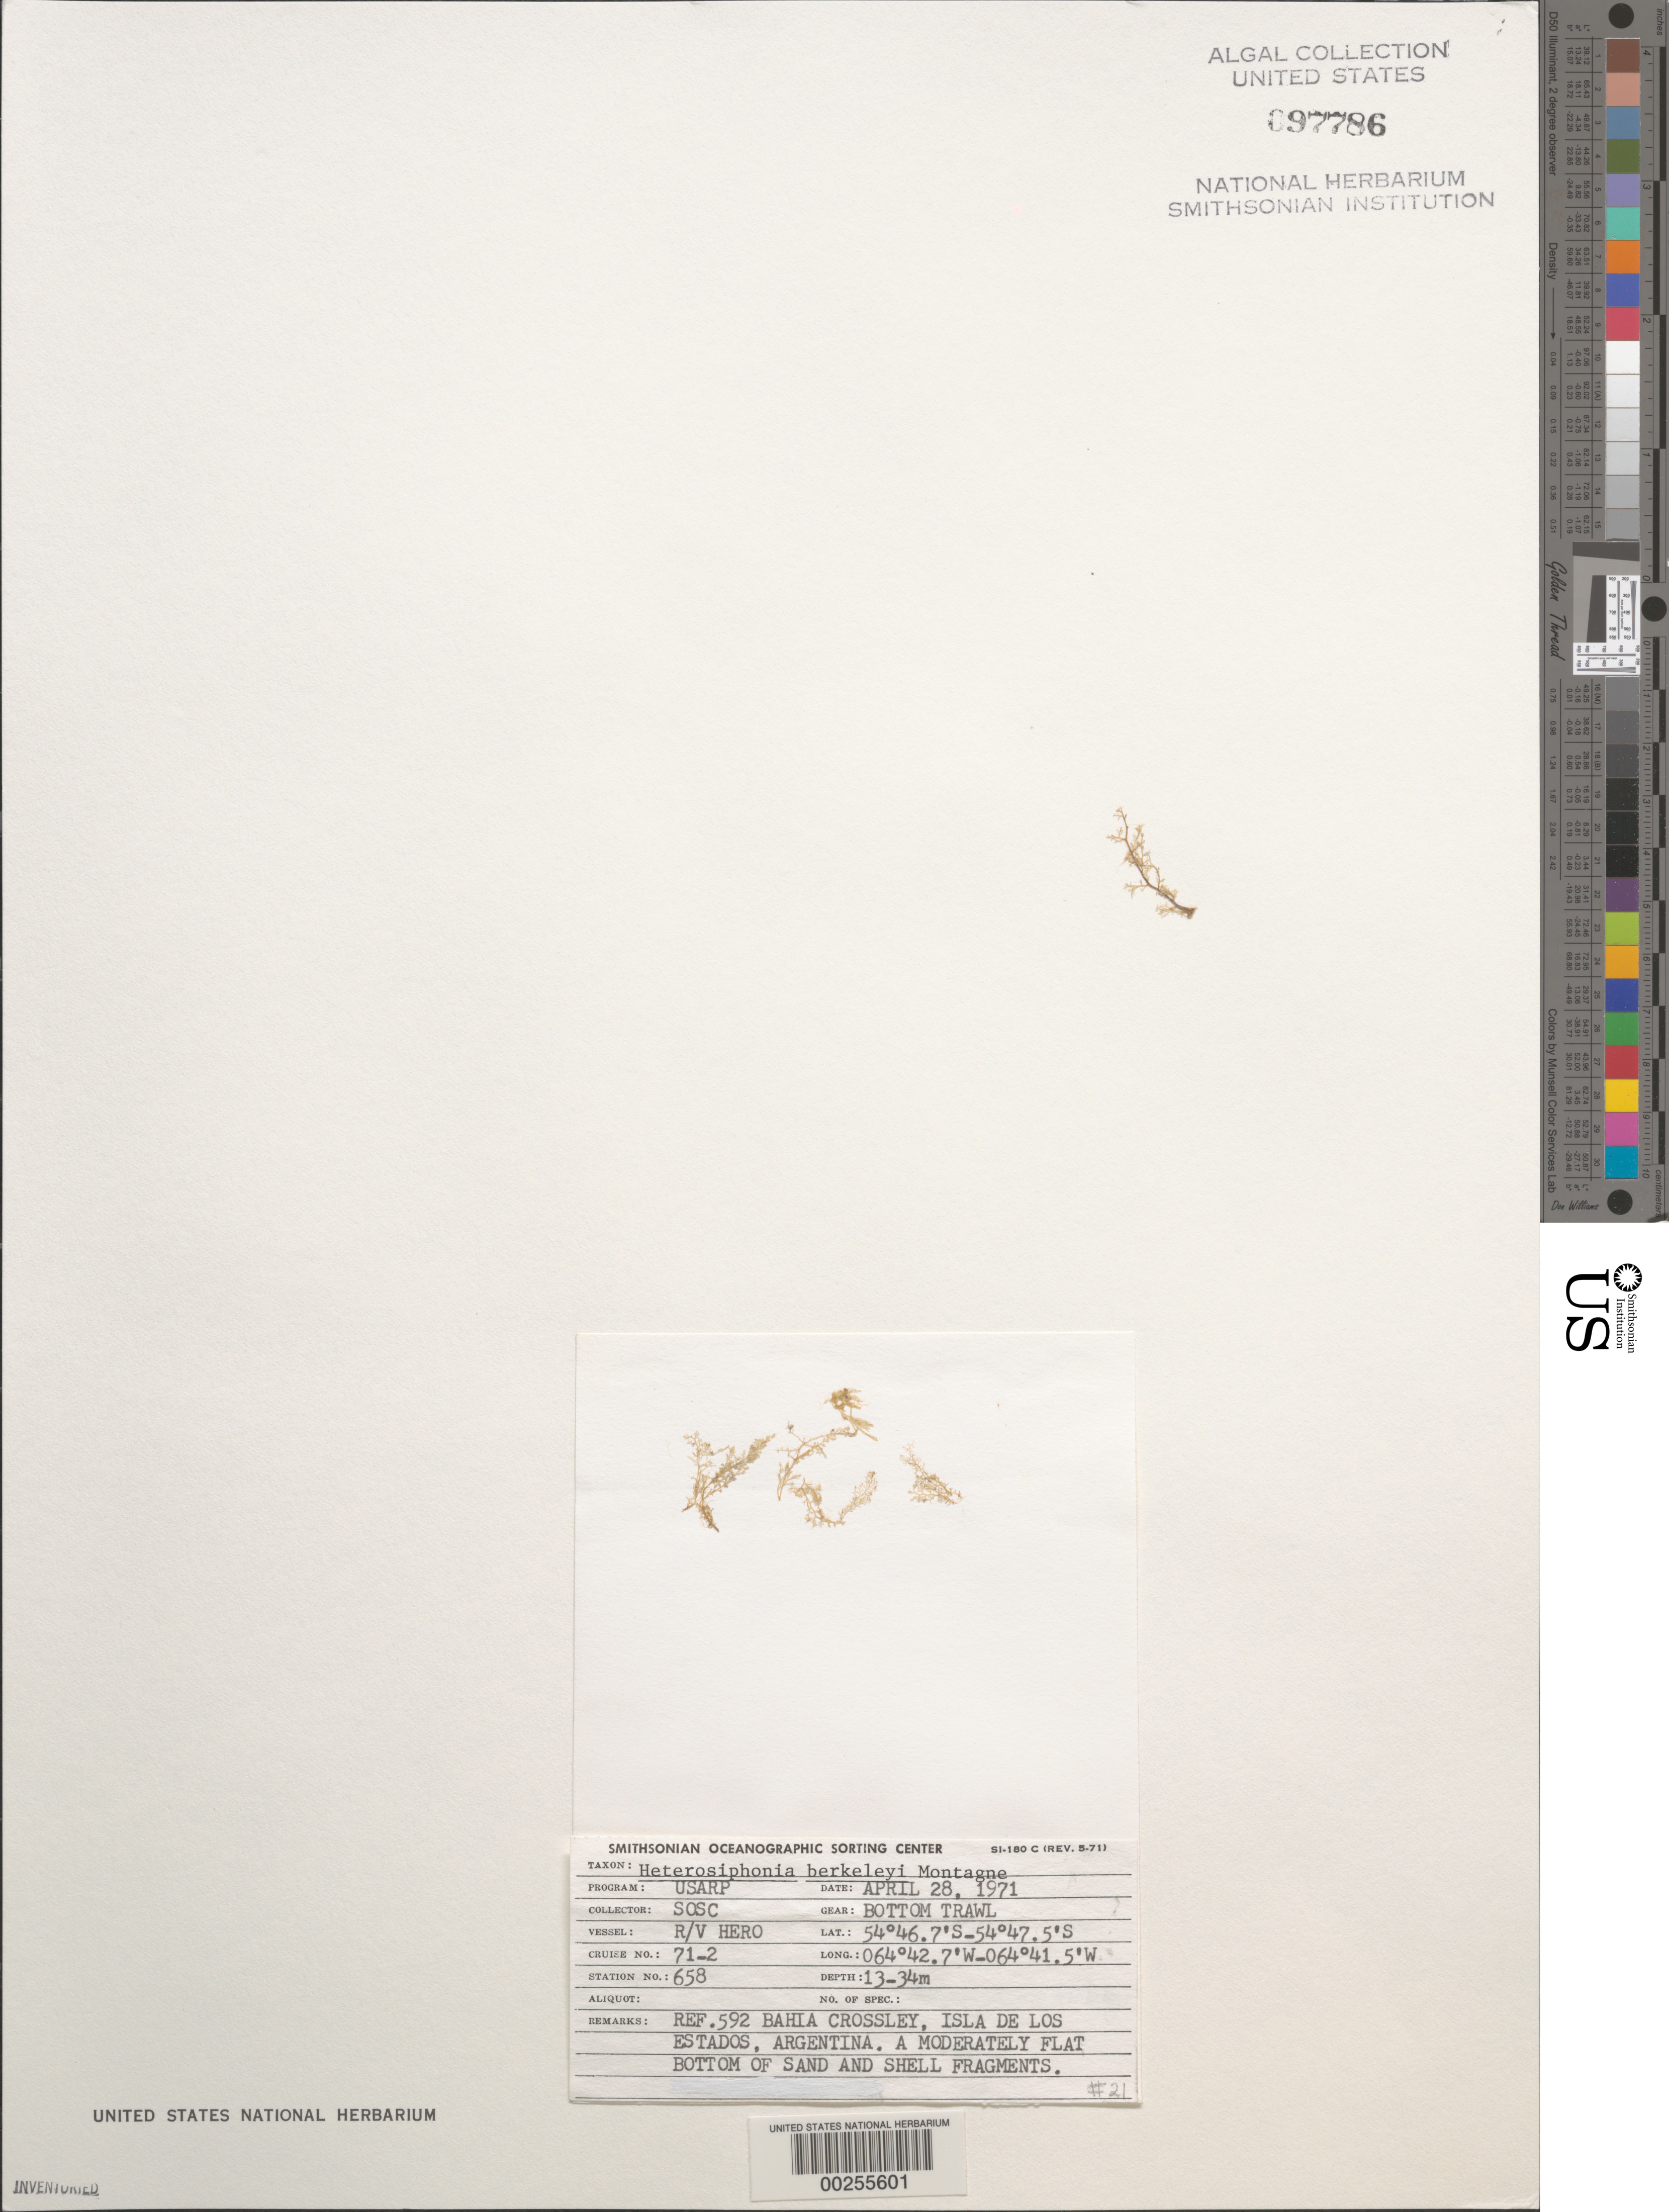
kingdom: Plantae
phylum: Rhodophyta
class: Florideophyceae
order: Ceramiales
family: Dasyaceae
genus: Heterosiphonia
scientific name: Heterosiphonia berkeleyi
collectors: SOSC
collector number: Station 658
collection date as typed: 28 Apr 1971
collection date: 1971-04-28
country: Argentina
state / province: Tierra del Fuego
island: Isla de los Estados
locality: Bahia Crossley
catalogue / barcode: US 97786